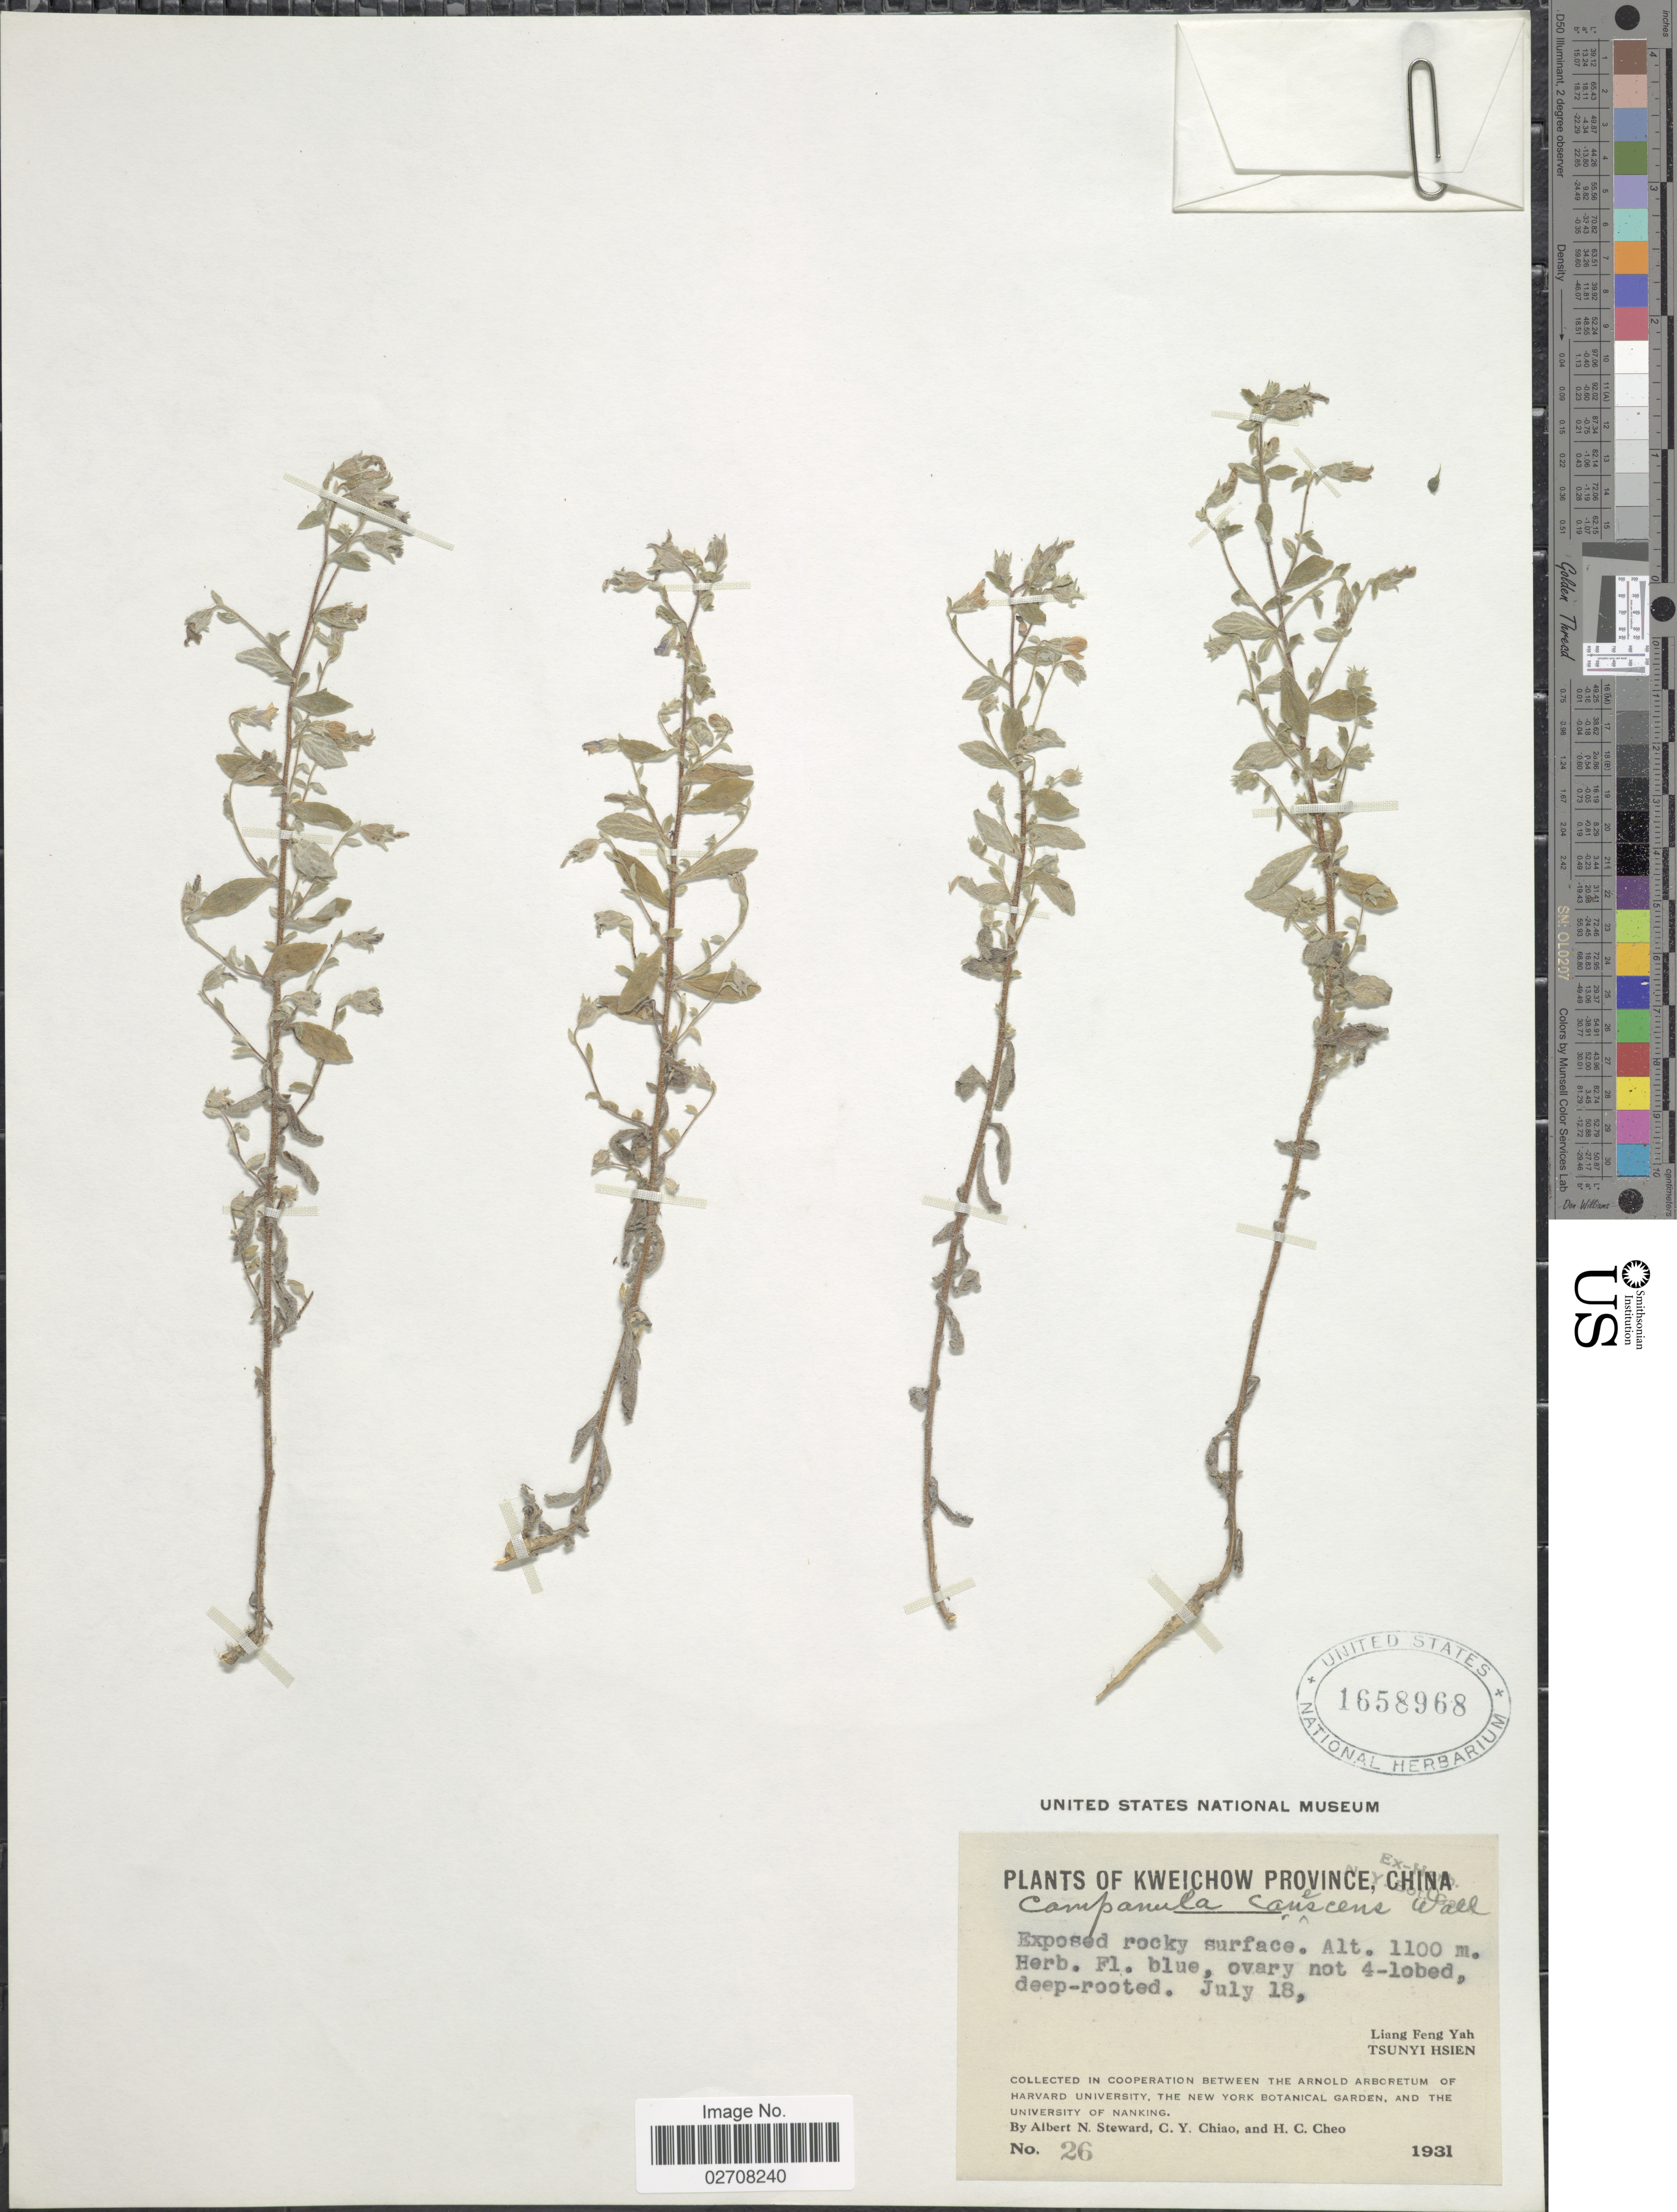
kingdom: Plantae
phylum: Tracheophyta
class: Magnoliopsida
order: Asterales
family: Campanulaceae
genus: Campanula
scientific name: Campanula canescens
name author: A. Roth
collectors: A. N. Steward, C. Y. Chiao & H. Cheo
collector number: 26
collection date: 1931-07-18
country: China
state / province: Guizhou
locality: Kweichow Province. Liang Feng Yah Tsunyi Hsien.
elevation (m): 1100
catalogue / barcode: US 1658968